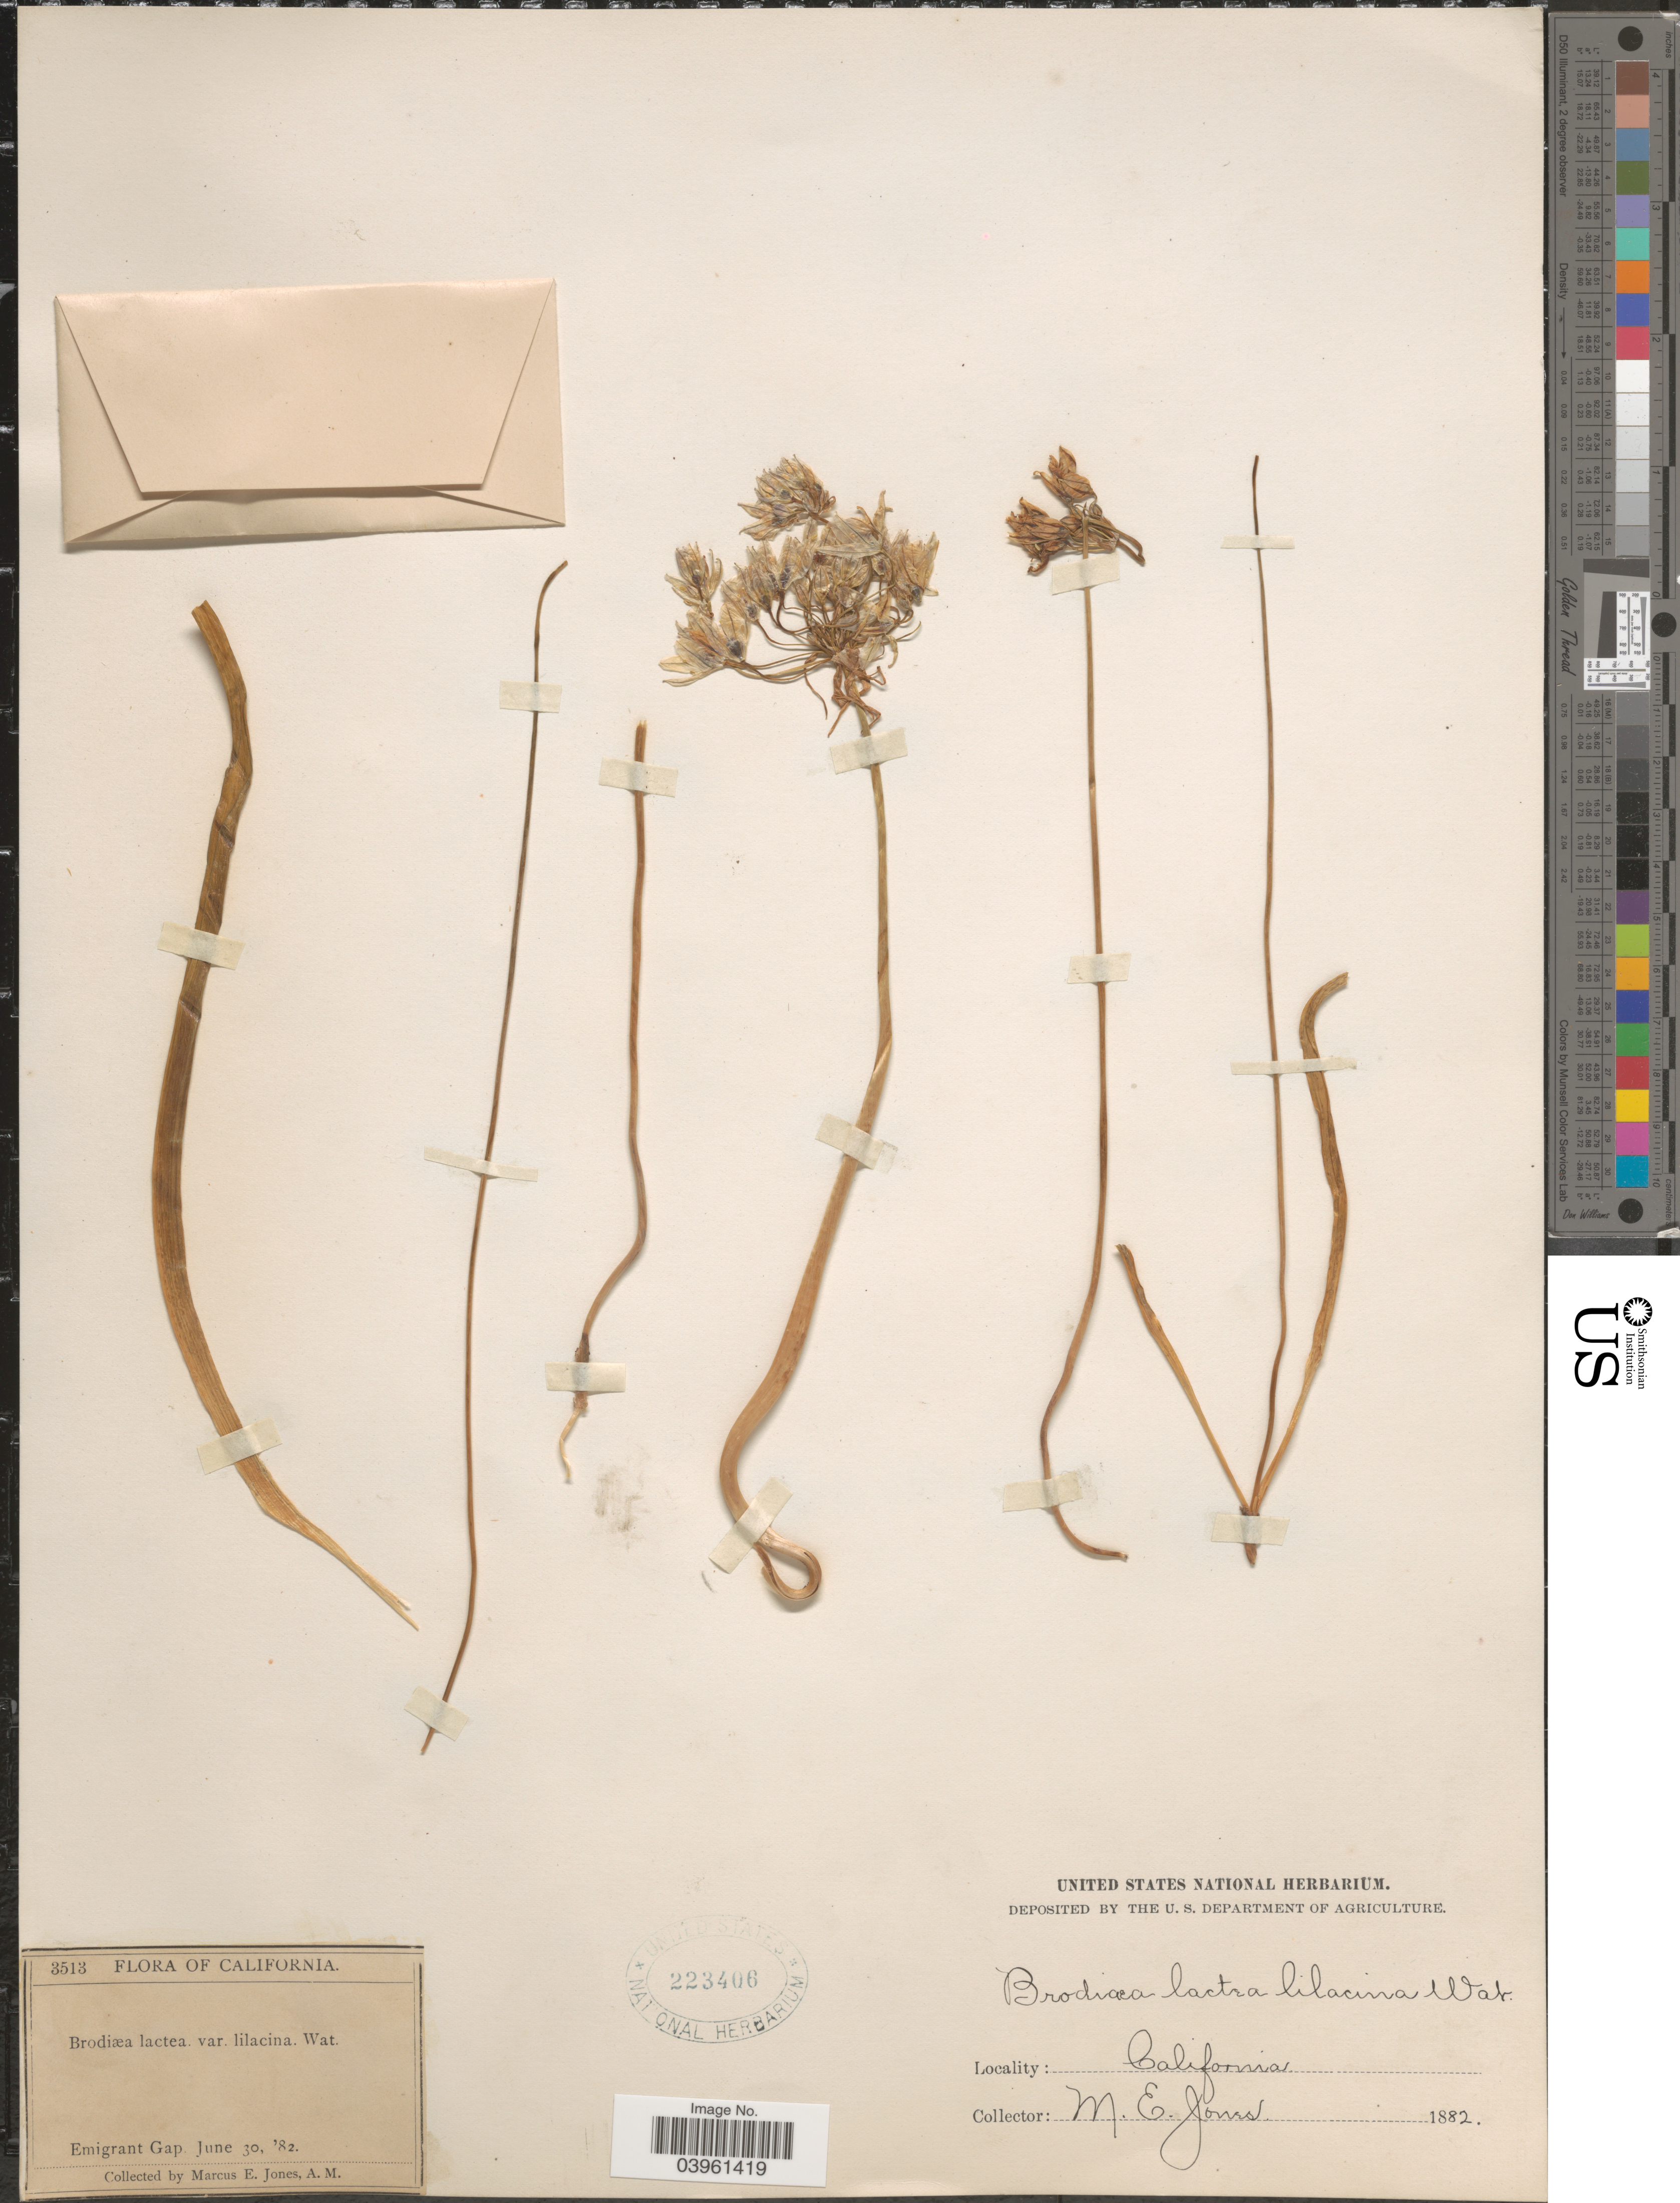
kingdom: Plantae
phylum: Tracheophyta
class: Liliopsida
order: Asparagales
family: Asparagaceae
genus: Triteleia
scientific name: Triteleia hyacinthina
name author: (Lindl.) Greene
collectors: M. E. Jones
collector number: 3513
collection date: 1882-06-30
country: United States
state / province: California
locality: Emigrant Gap.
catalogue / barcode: US 223406